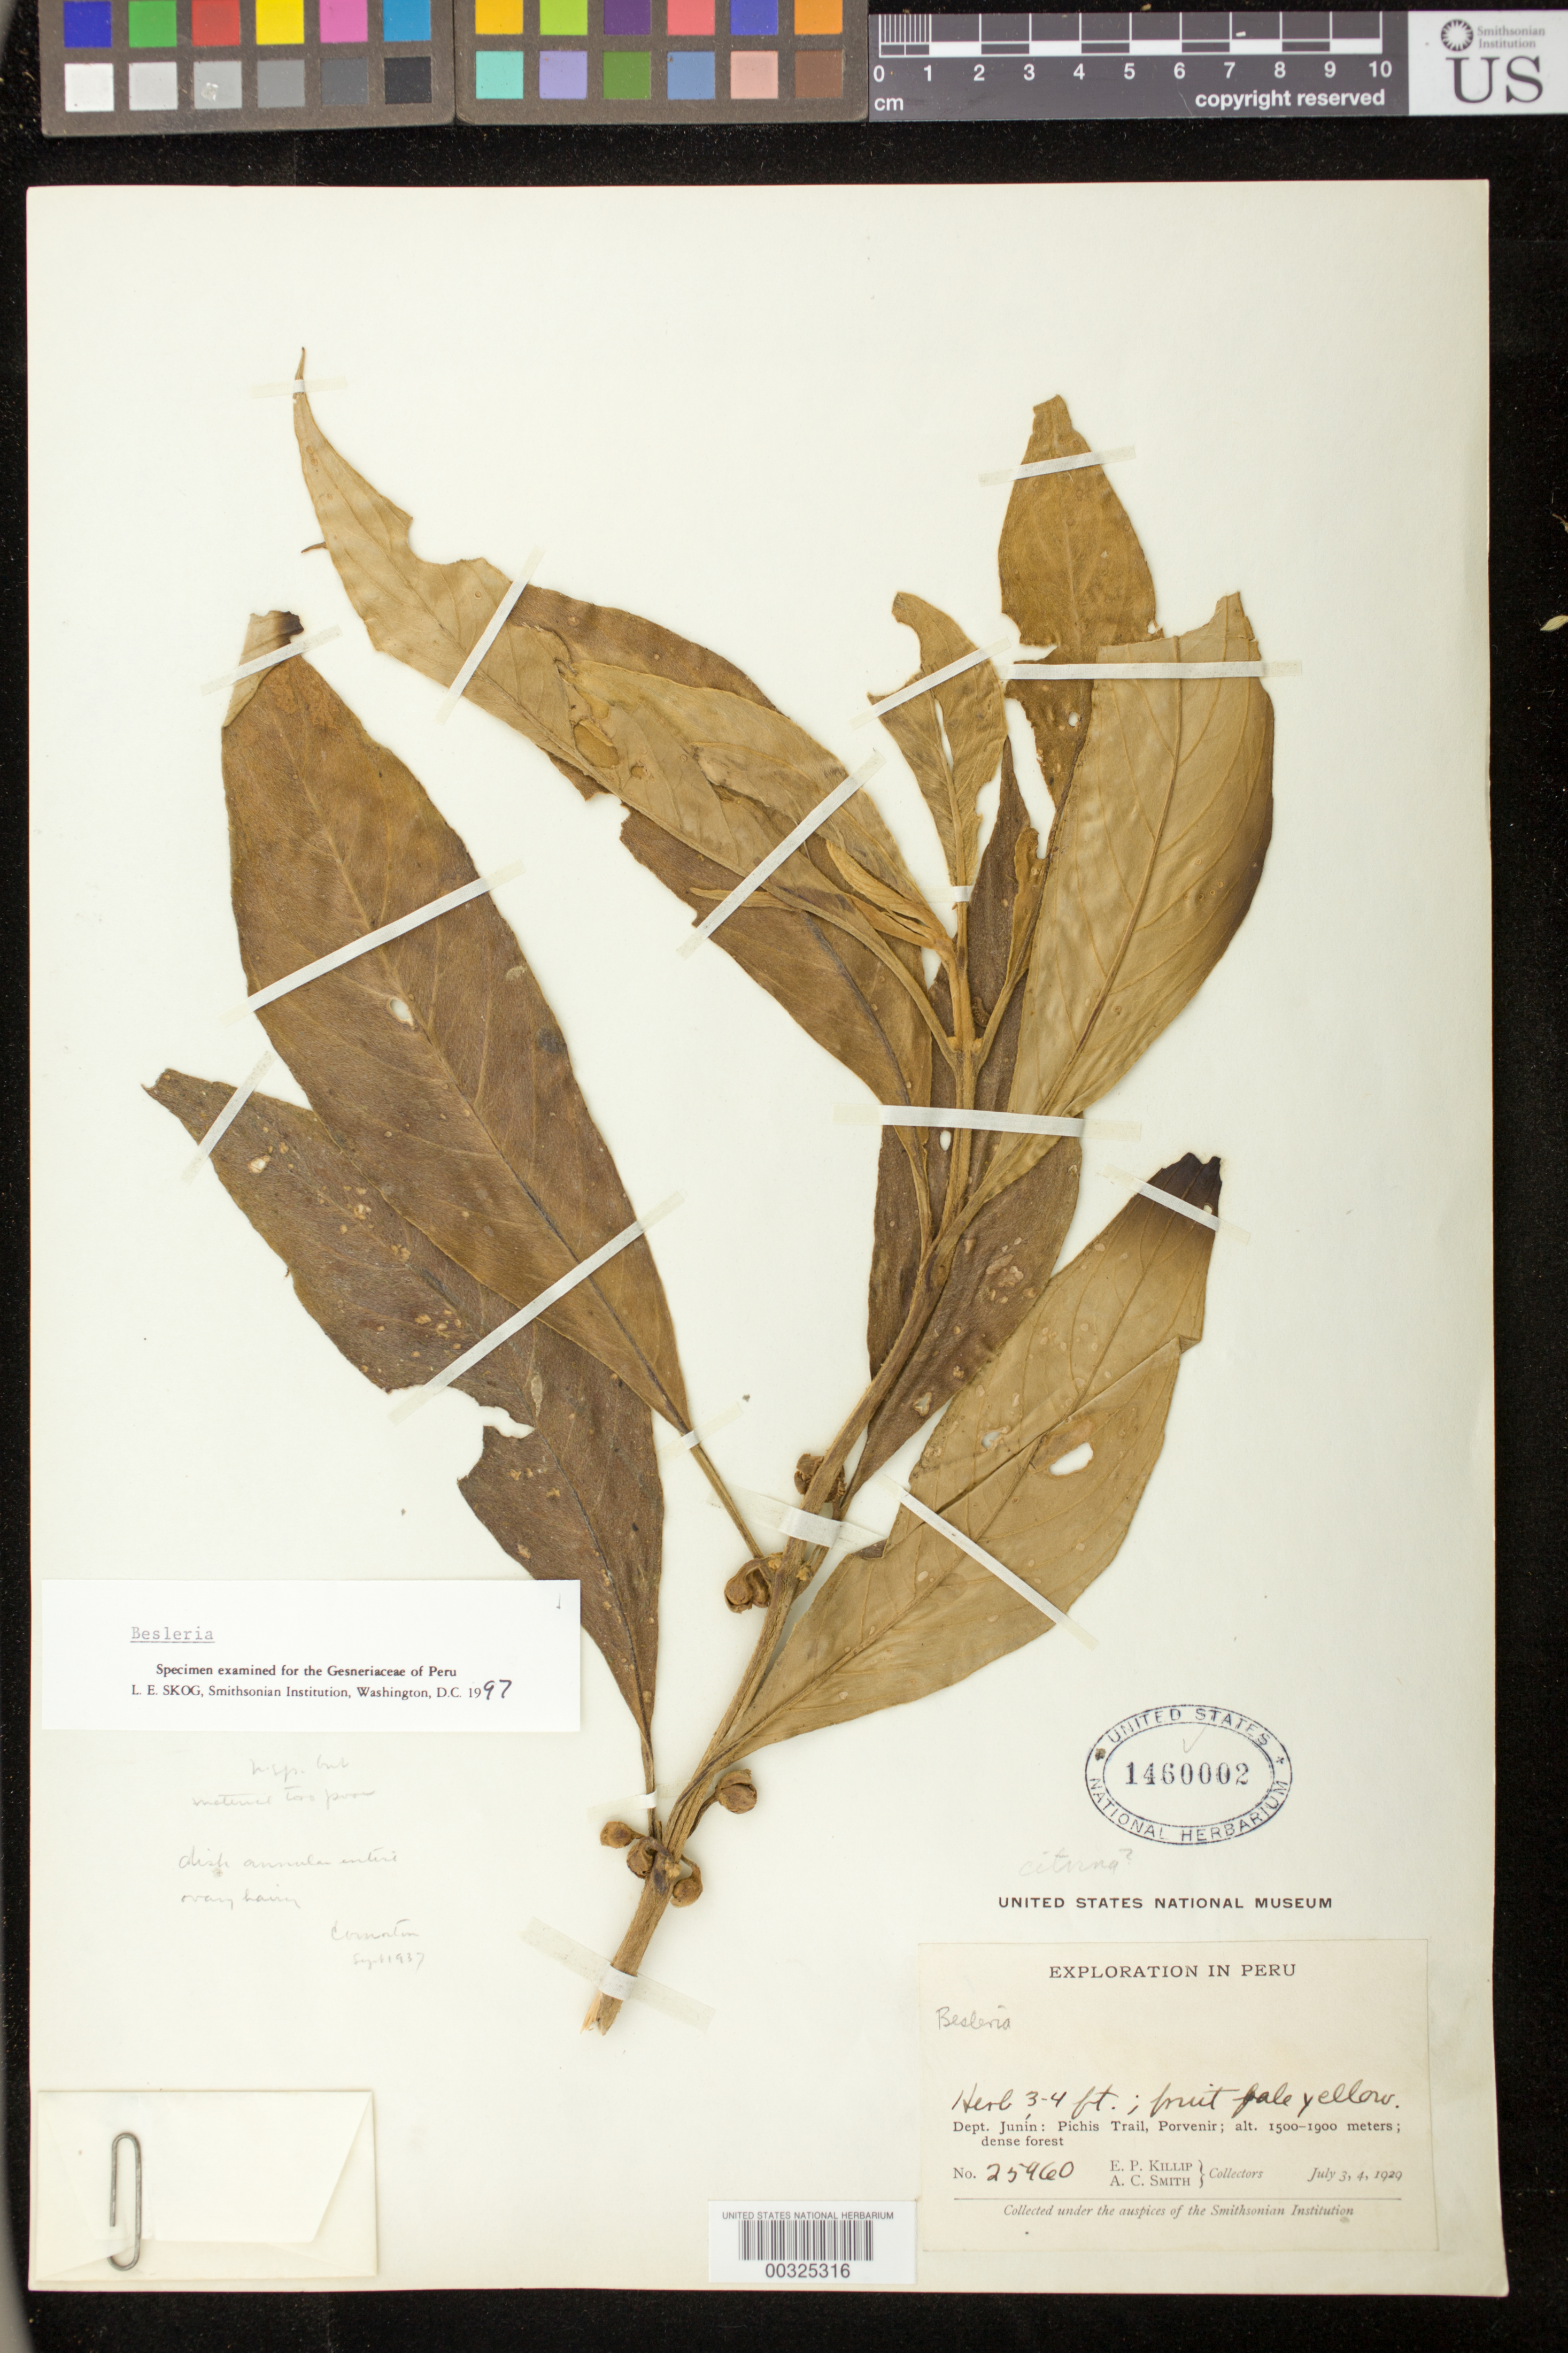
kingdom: Plantae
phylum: Tracheophyta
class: Magnoliopsida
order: Lamiales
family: Gesneriaceae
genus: Besleria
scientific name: Besleria sp.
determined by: Skog, Laurence E.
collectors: E. P. Killip & A. C. Smith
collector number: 25960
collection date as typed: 3-4 Jul 1929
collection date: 1929-07-03/1929-07-04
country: Peru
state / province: Junín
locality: Pichis Trail, Porvenir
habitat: Dense forest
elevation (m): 1500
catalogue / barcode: US 1460002